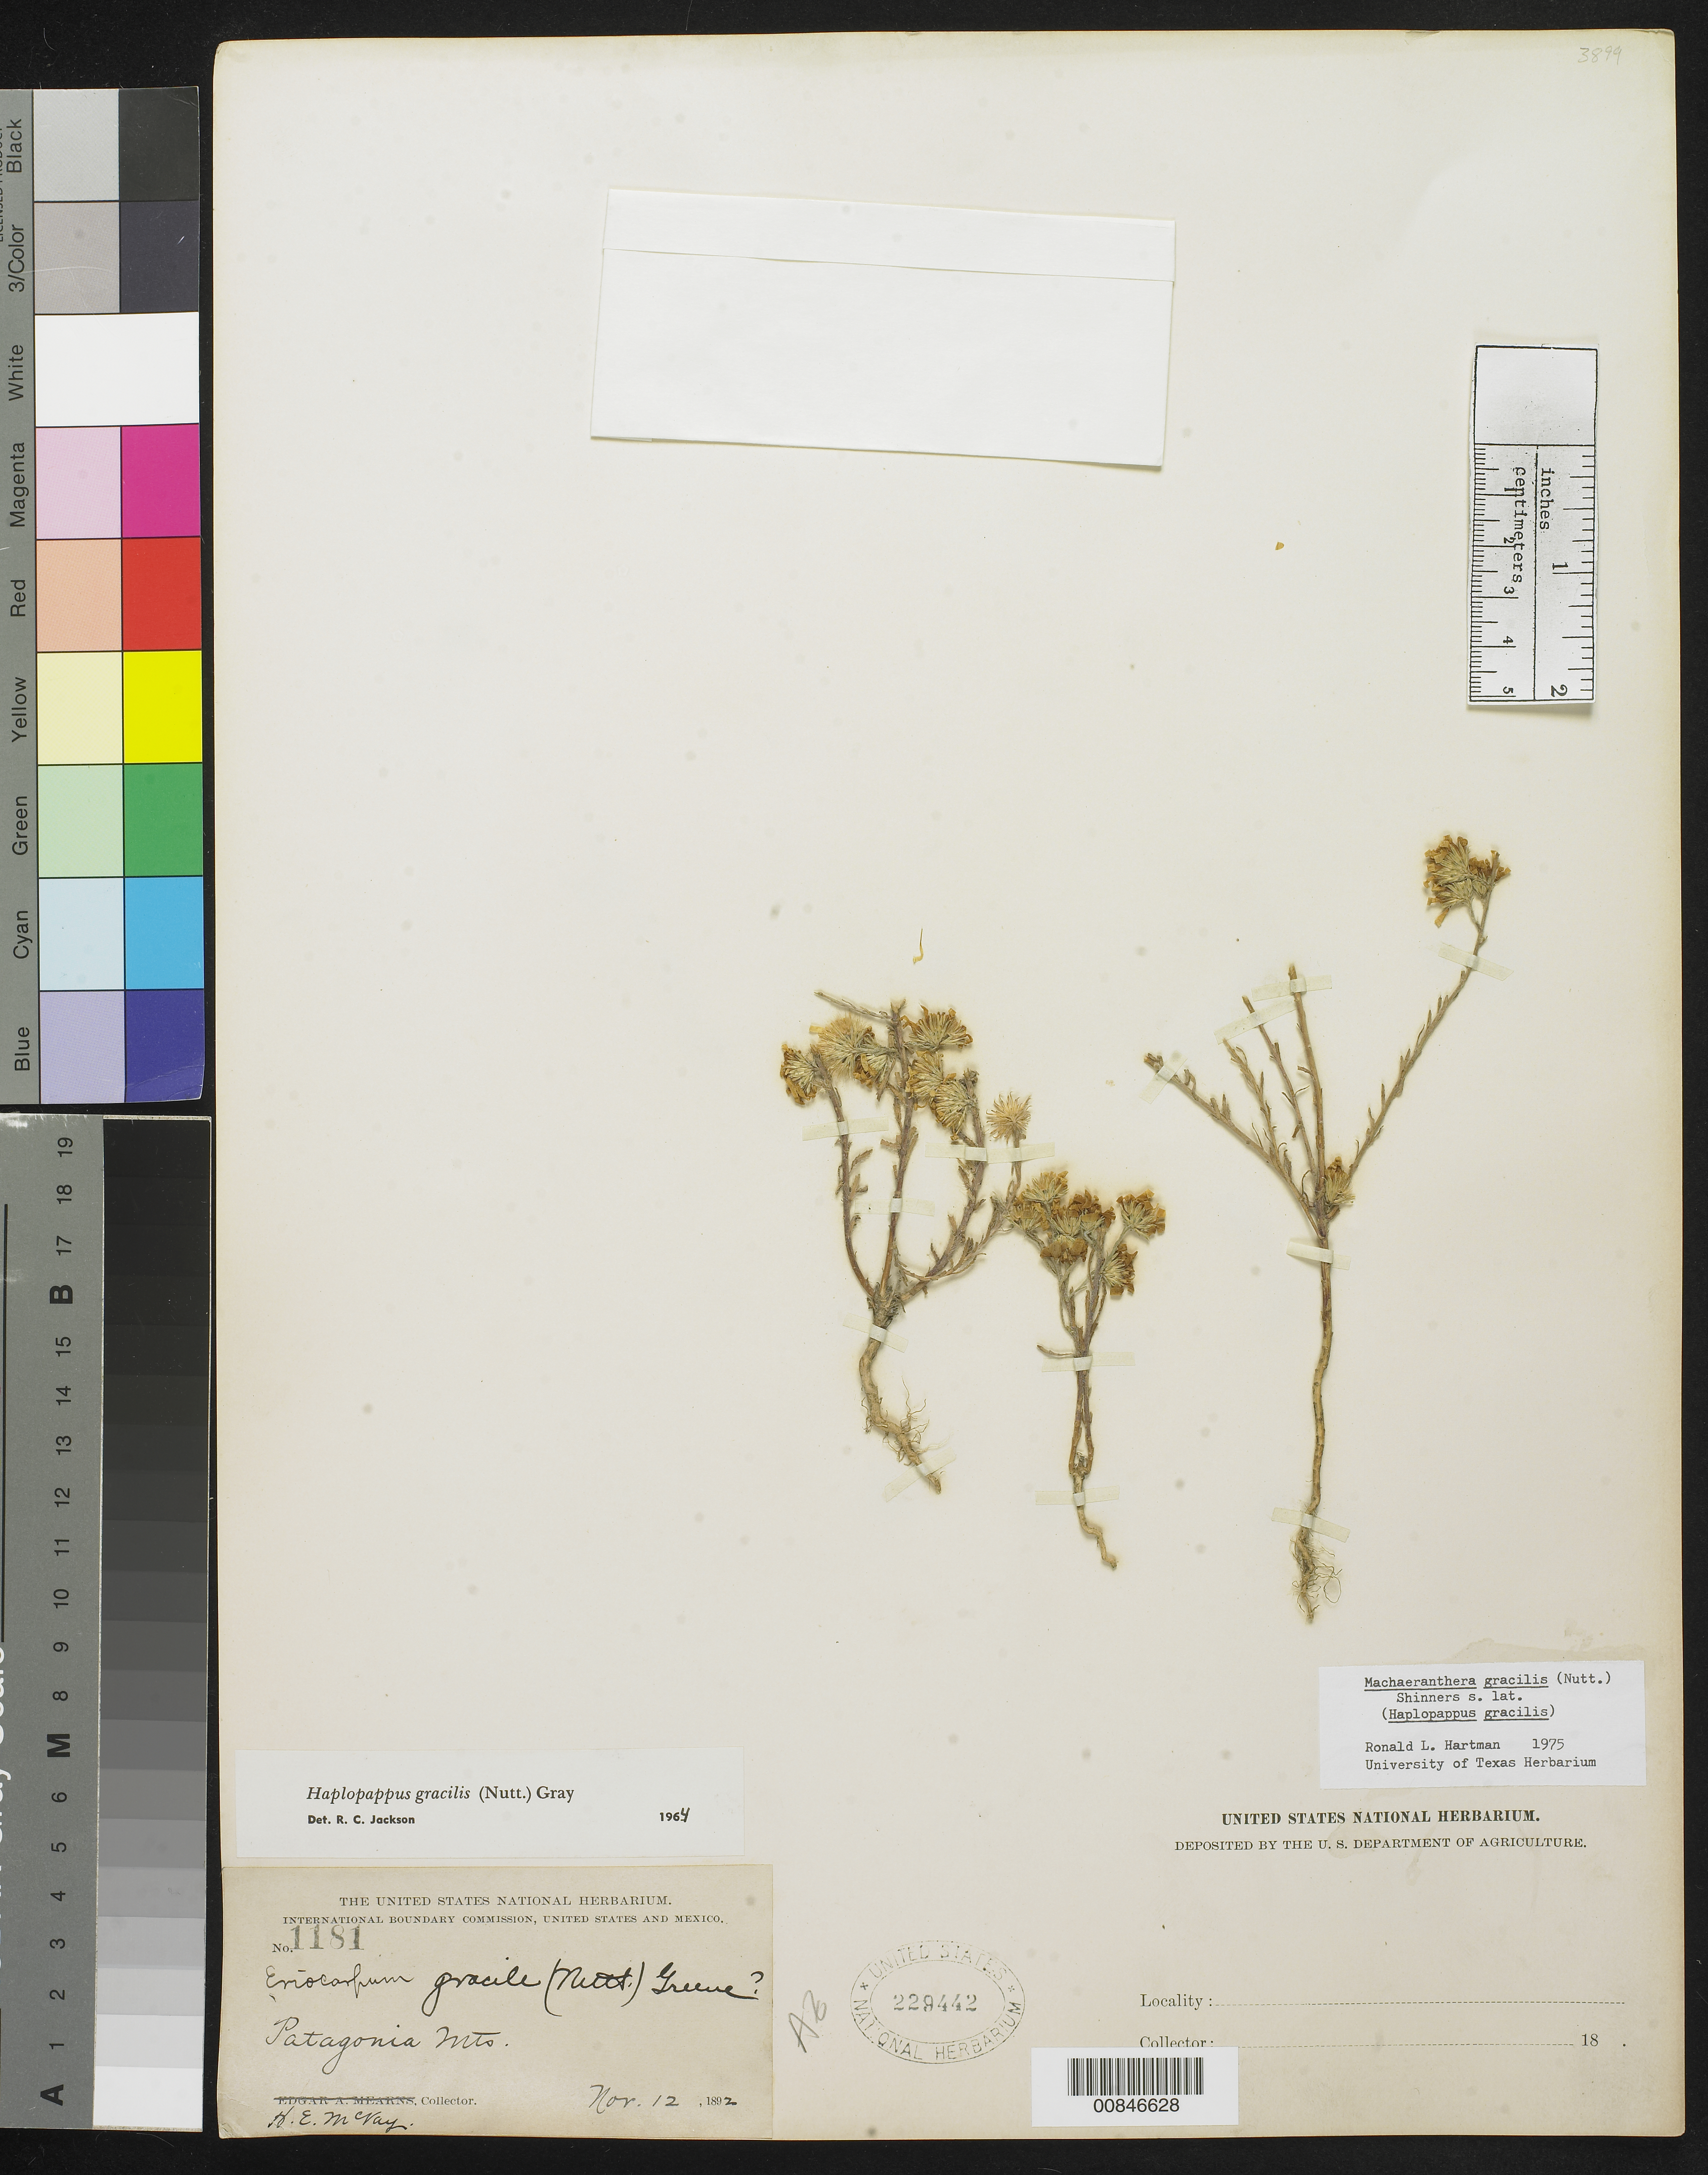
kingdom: Plantae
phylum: Tracheophyta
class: Magnoliopsida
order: Asterales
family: Asteraceae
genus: Machaeranthera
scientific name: Machaeranthera gracilis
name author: (Nutt.) Shinners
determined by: Hartman, R. L.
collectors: H. E. McVay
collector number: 1181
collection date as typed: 12 Nov 1892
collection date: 1892-11-12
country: United States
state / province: Arizona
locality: Patagonia Mts.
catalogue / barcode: US 229442